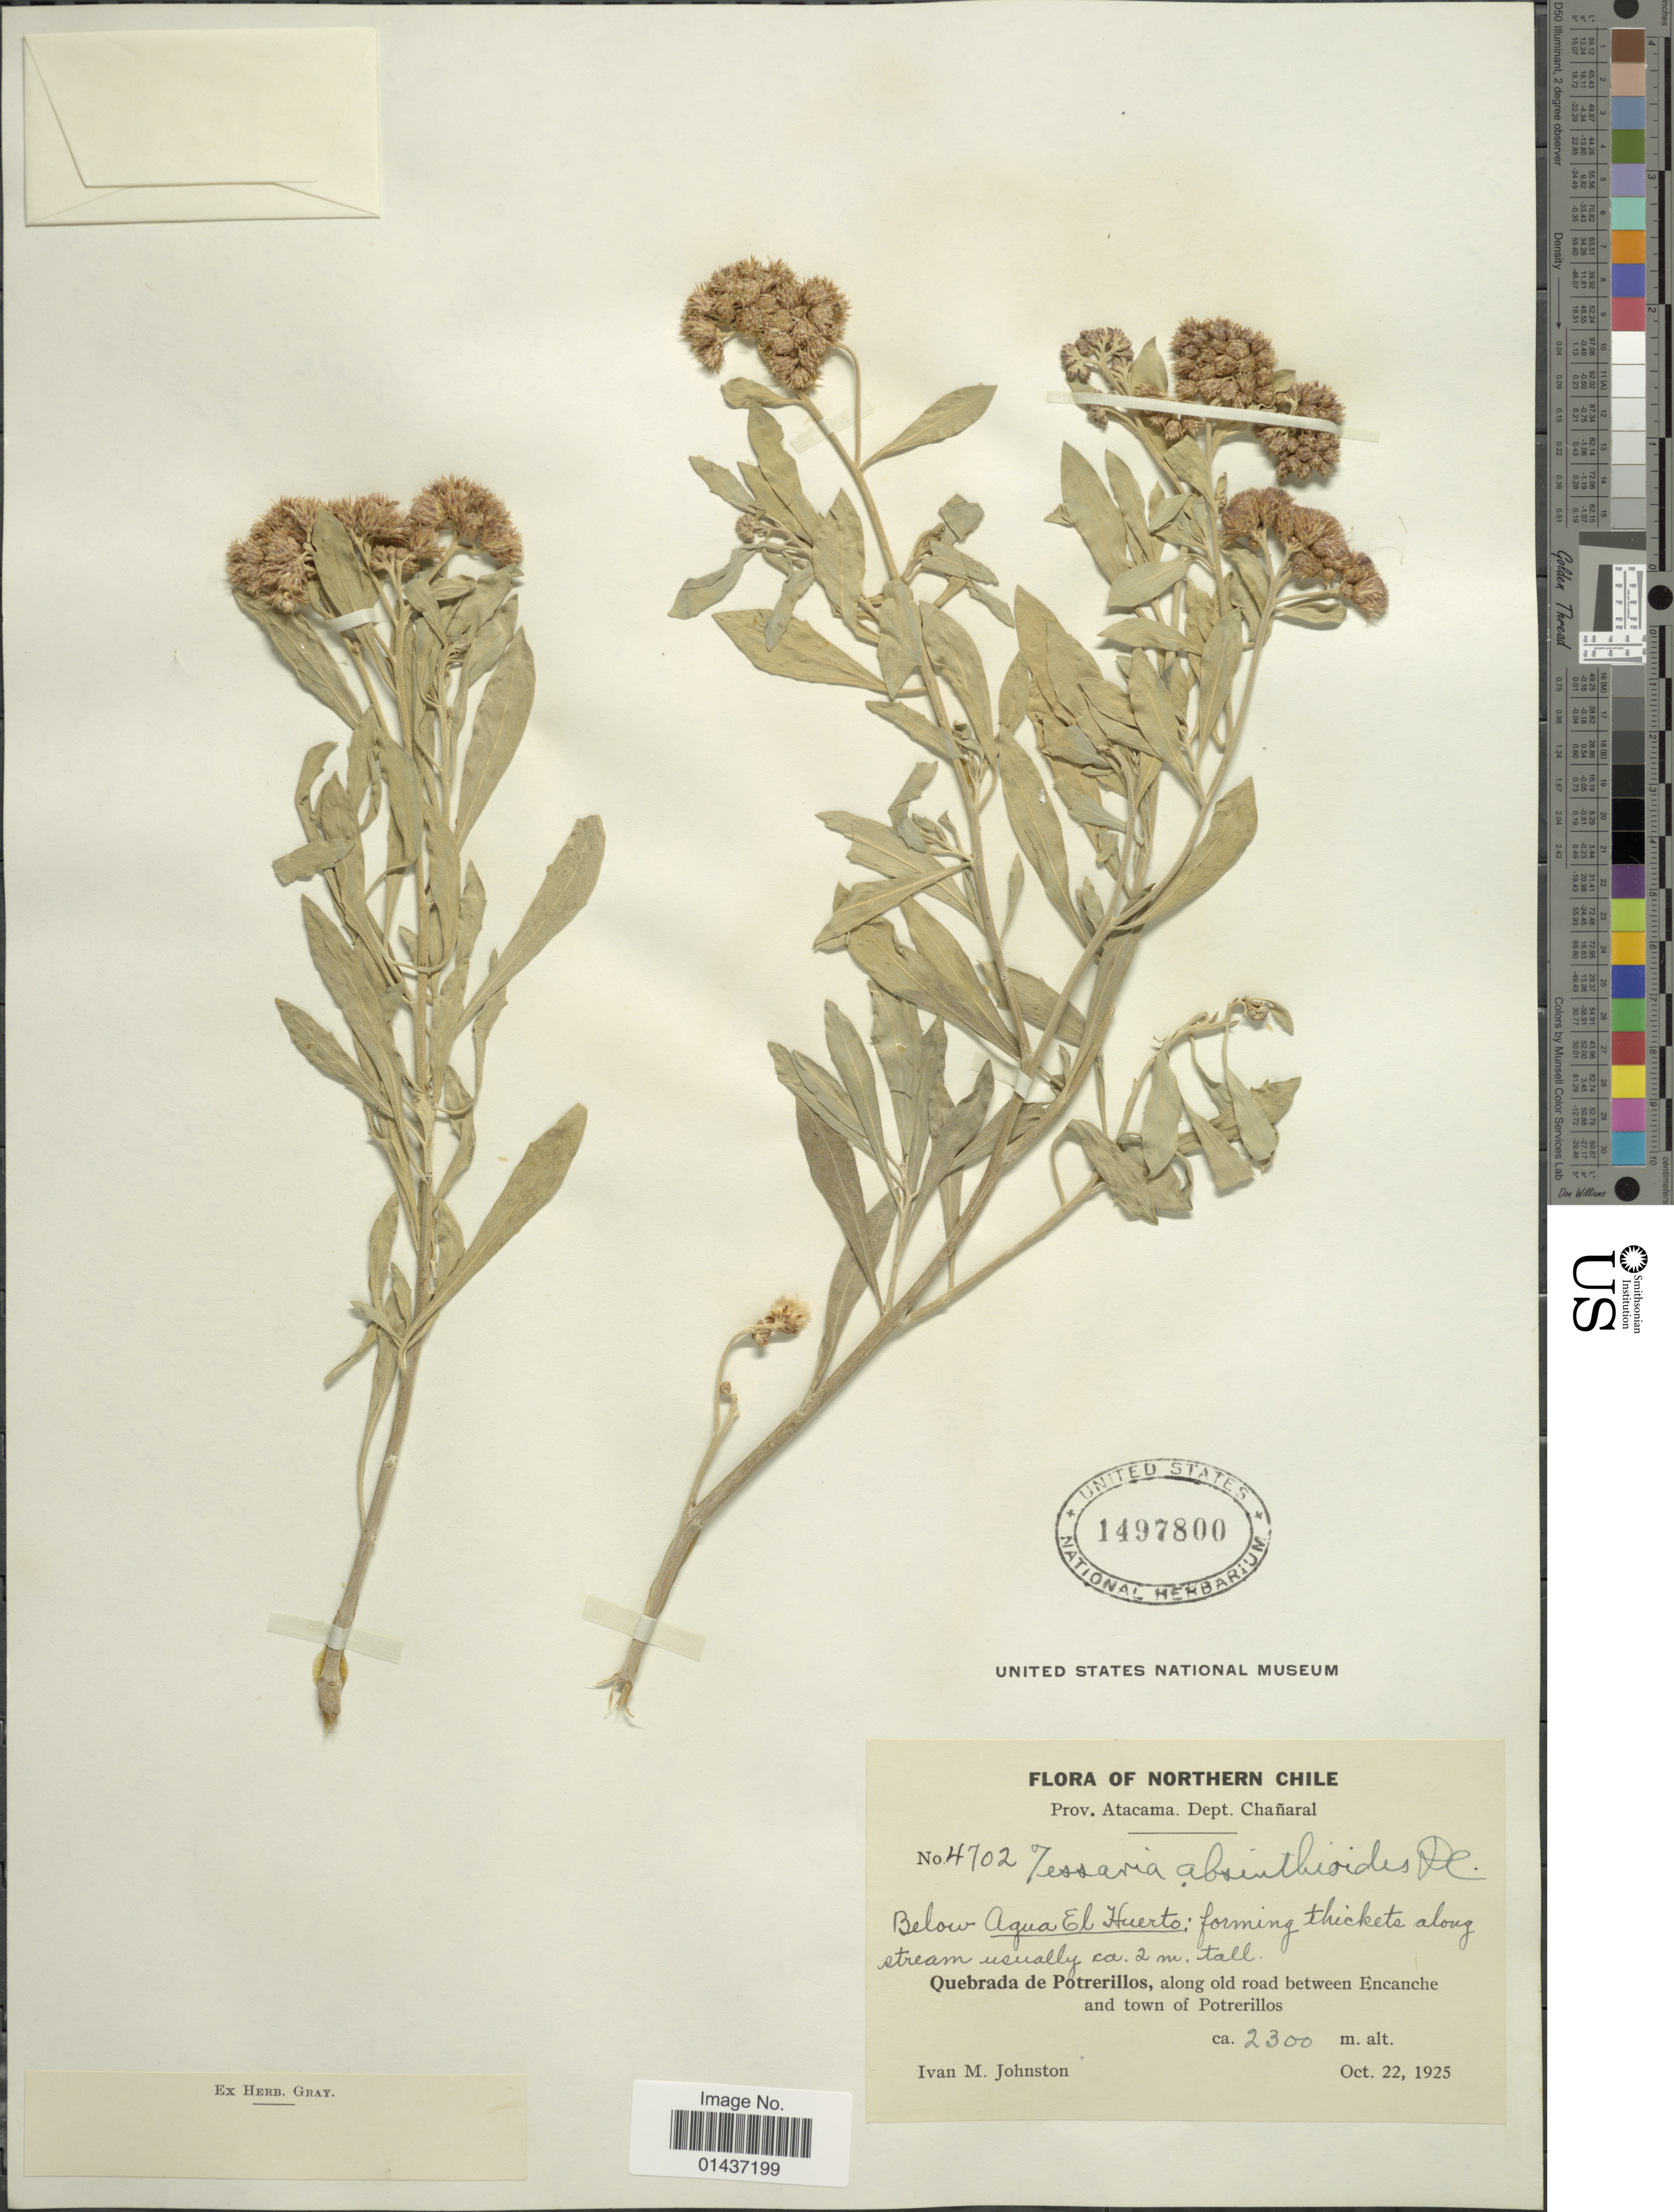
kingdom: Plantae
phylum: Tracheophyta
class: Magnoliopsida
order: Asterales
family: Asteraceae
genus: Tessaria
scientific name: Tessaria absinthioides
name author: (Hook. & Arn.) DC.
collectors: I.M. Johnston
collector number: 4702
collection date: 1925-10-22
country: Chile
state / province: Atacama (III)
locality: Dept. Chañral, Quebrada de Potrerillos, along old road between Encanche and town of Potrerillos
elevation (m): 2300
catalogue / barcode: US 1497800